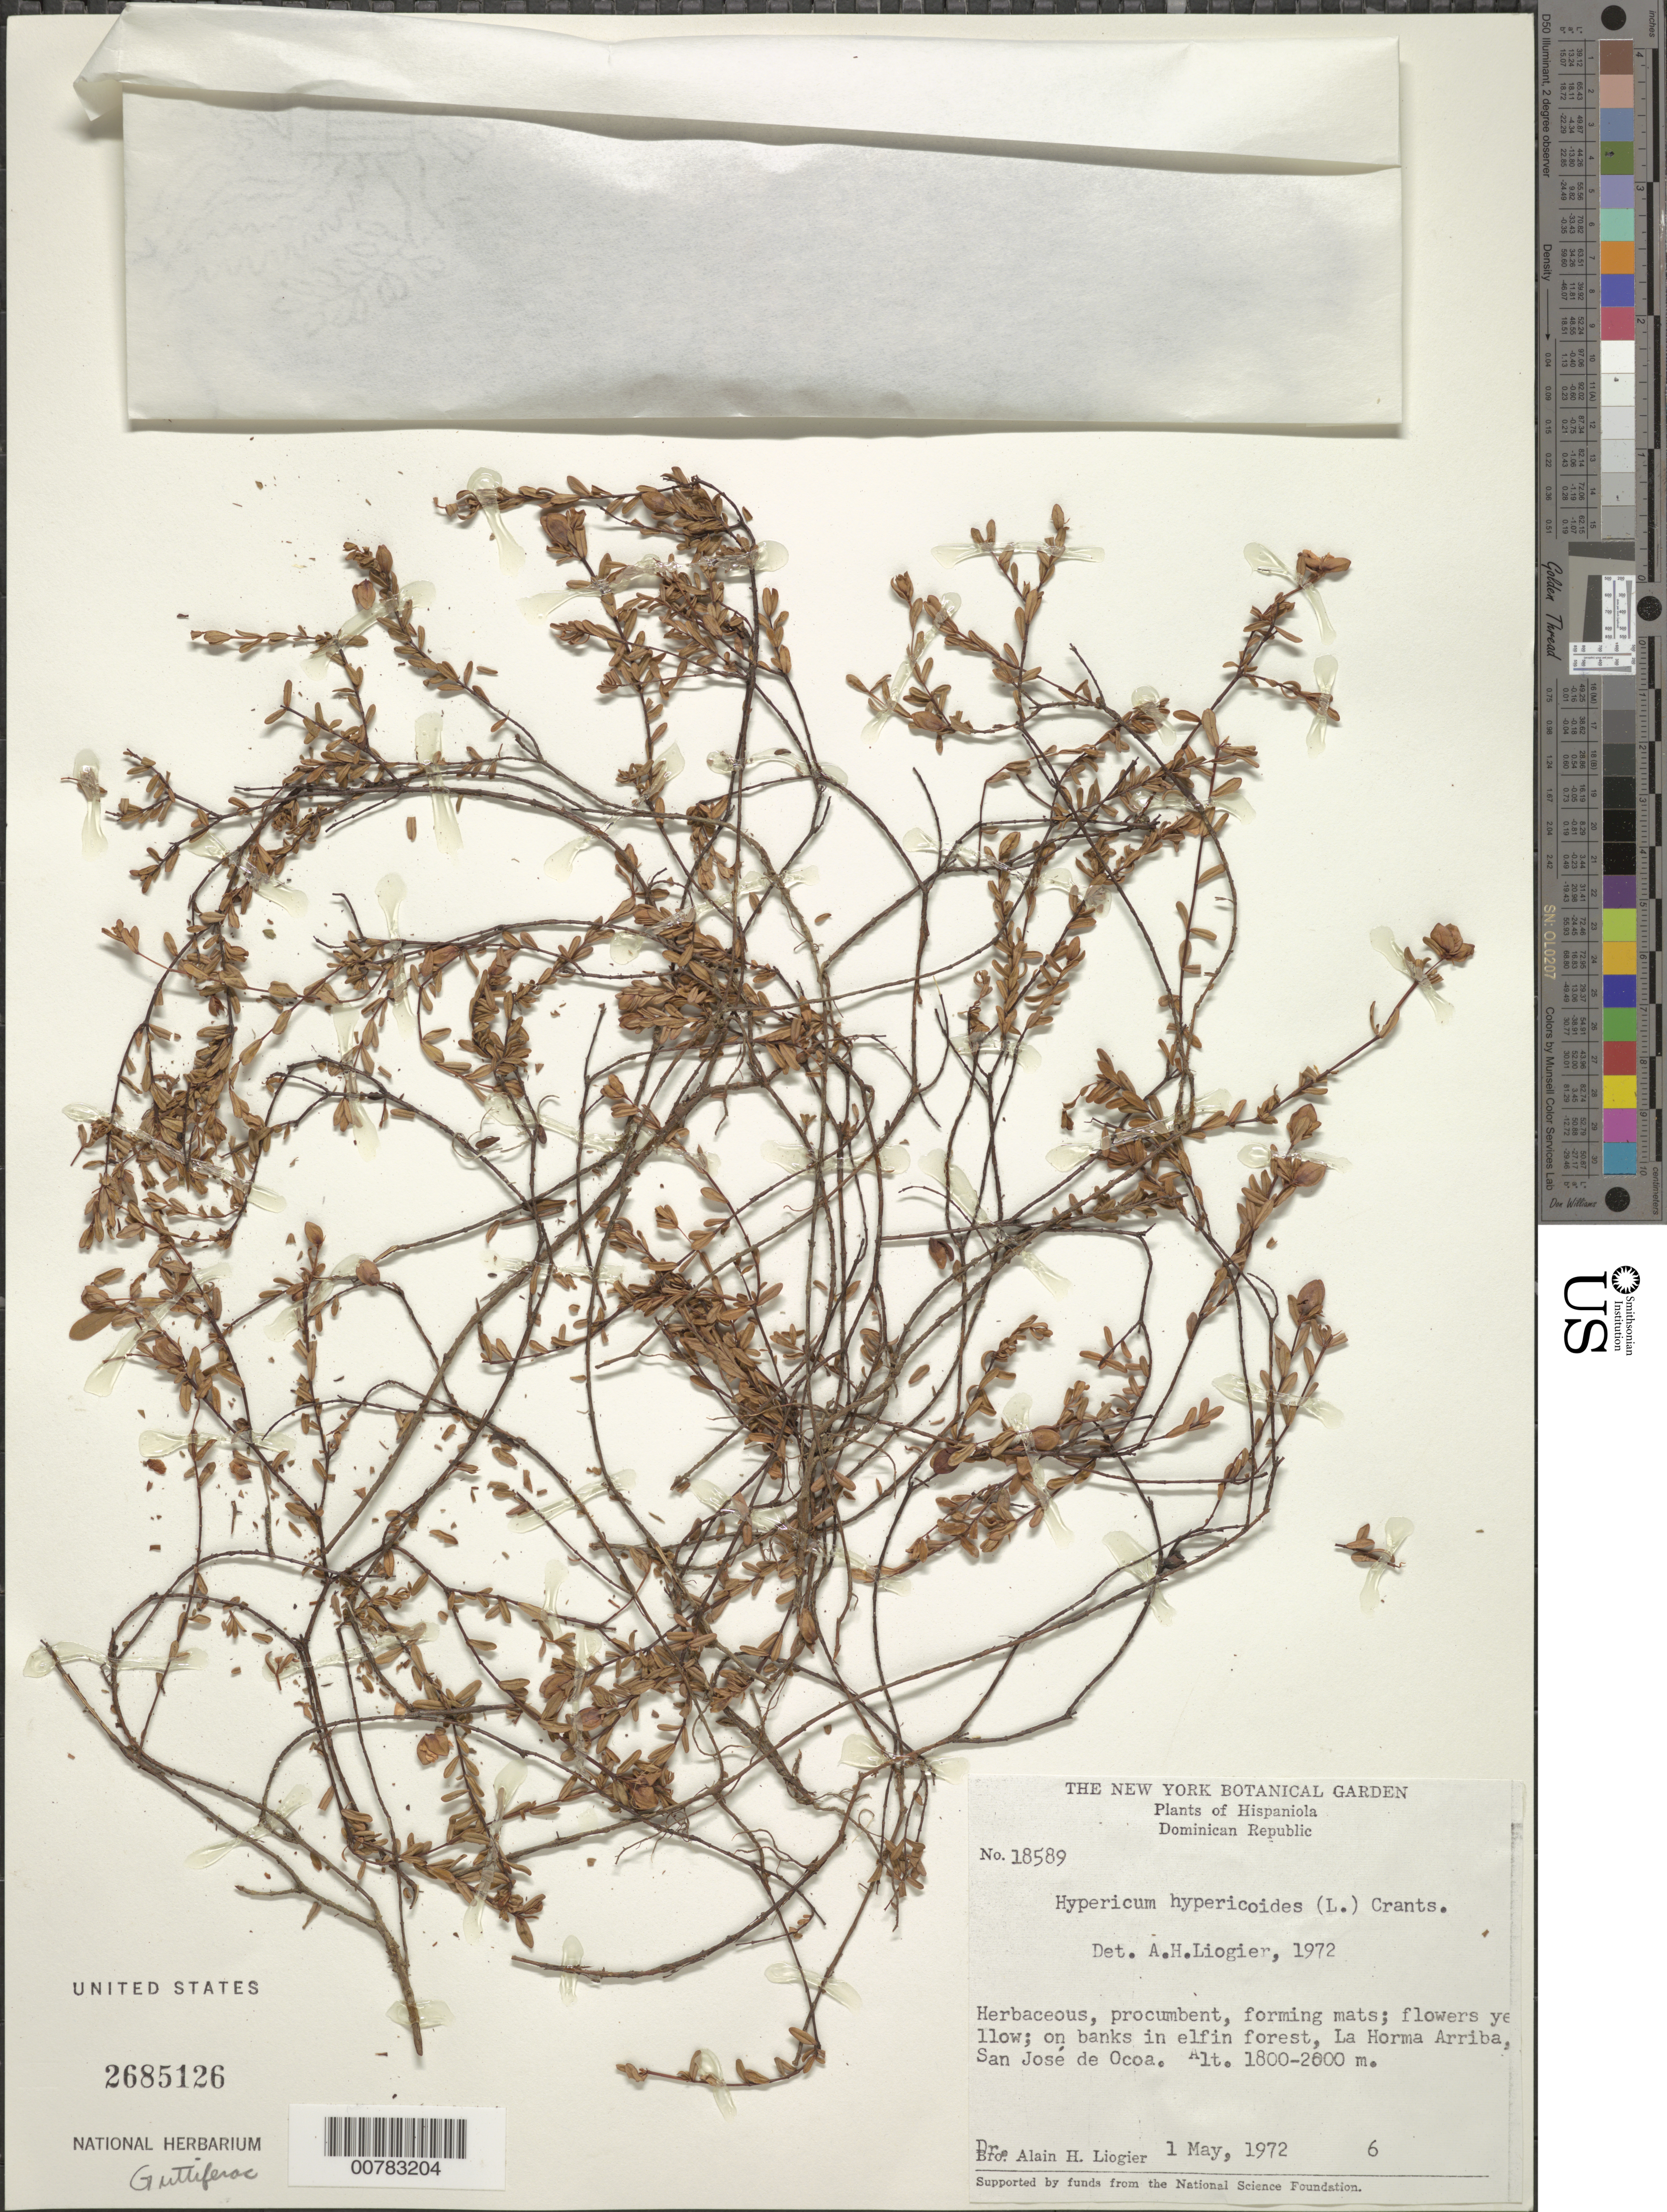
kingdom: Plantae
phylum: Tracheophyta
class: Magnoliopsida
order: Malpighiales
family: Hypericaceae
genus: Hypericum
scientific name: Hypericum hypericoides subsp. prostratum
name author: N. Robson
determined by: Robson, N. K. B.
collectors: A. H. Liogier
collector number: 18589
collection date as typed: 01 May 1972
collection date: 1972-05-01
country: Dominican Republic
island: Hispaniola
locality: San José de Ocoa, La Horma Arriba.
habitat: On banks in elfin forest.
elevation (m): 1800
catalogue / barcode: US 2685126